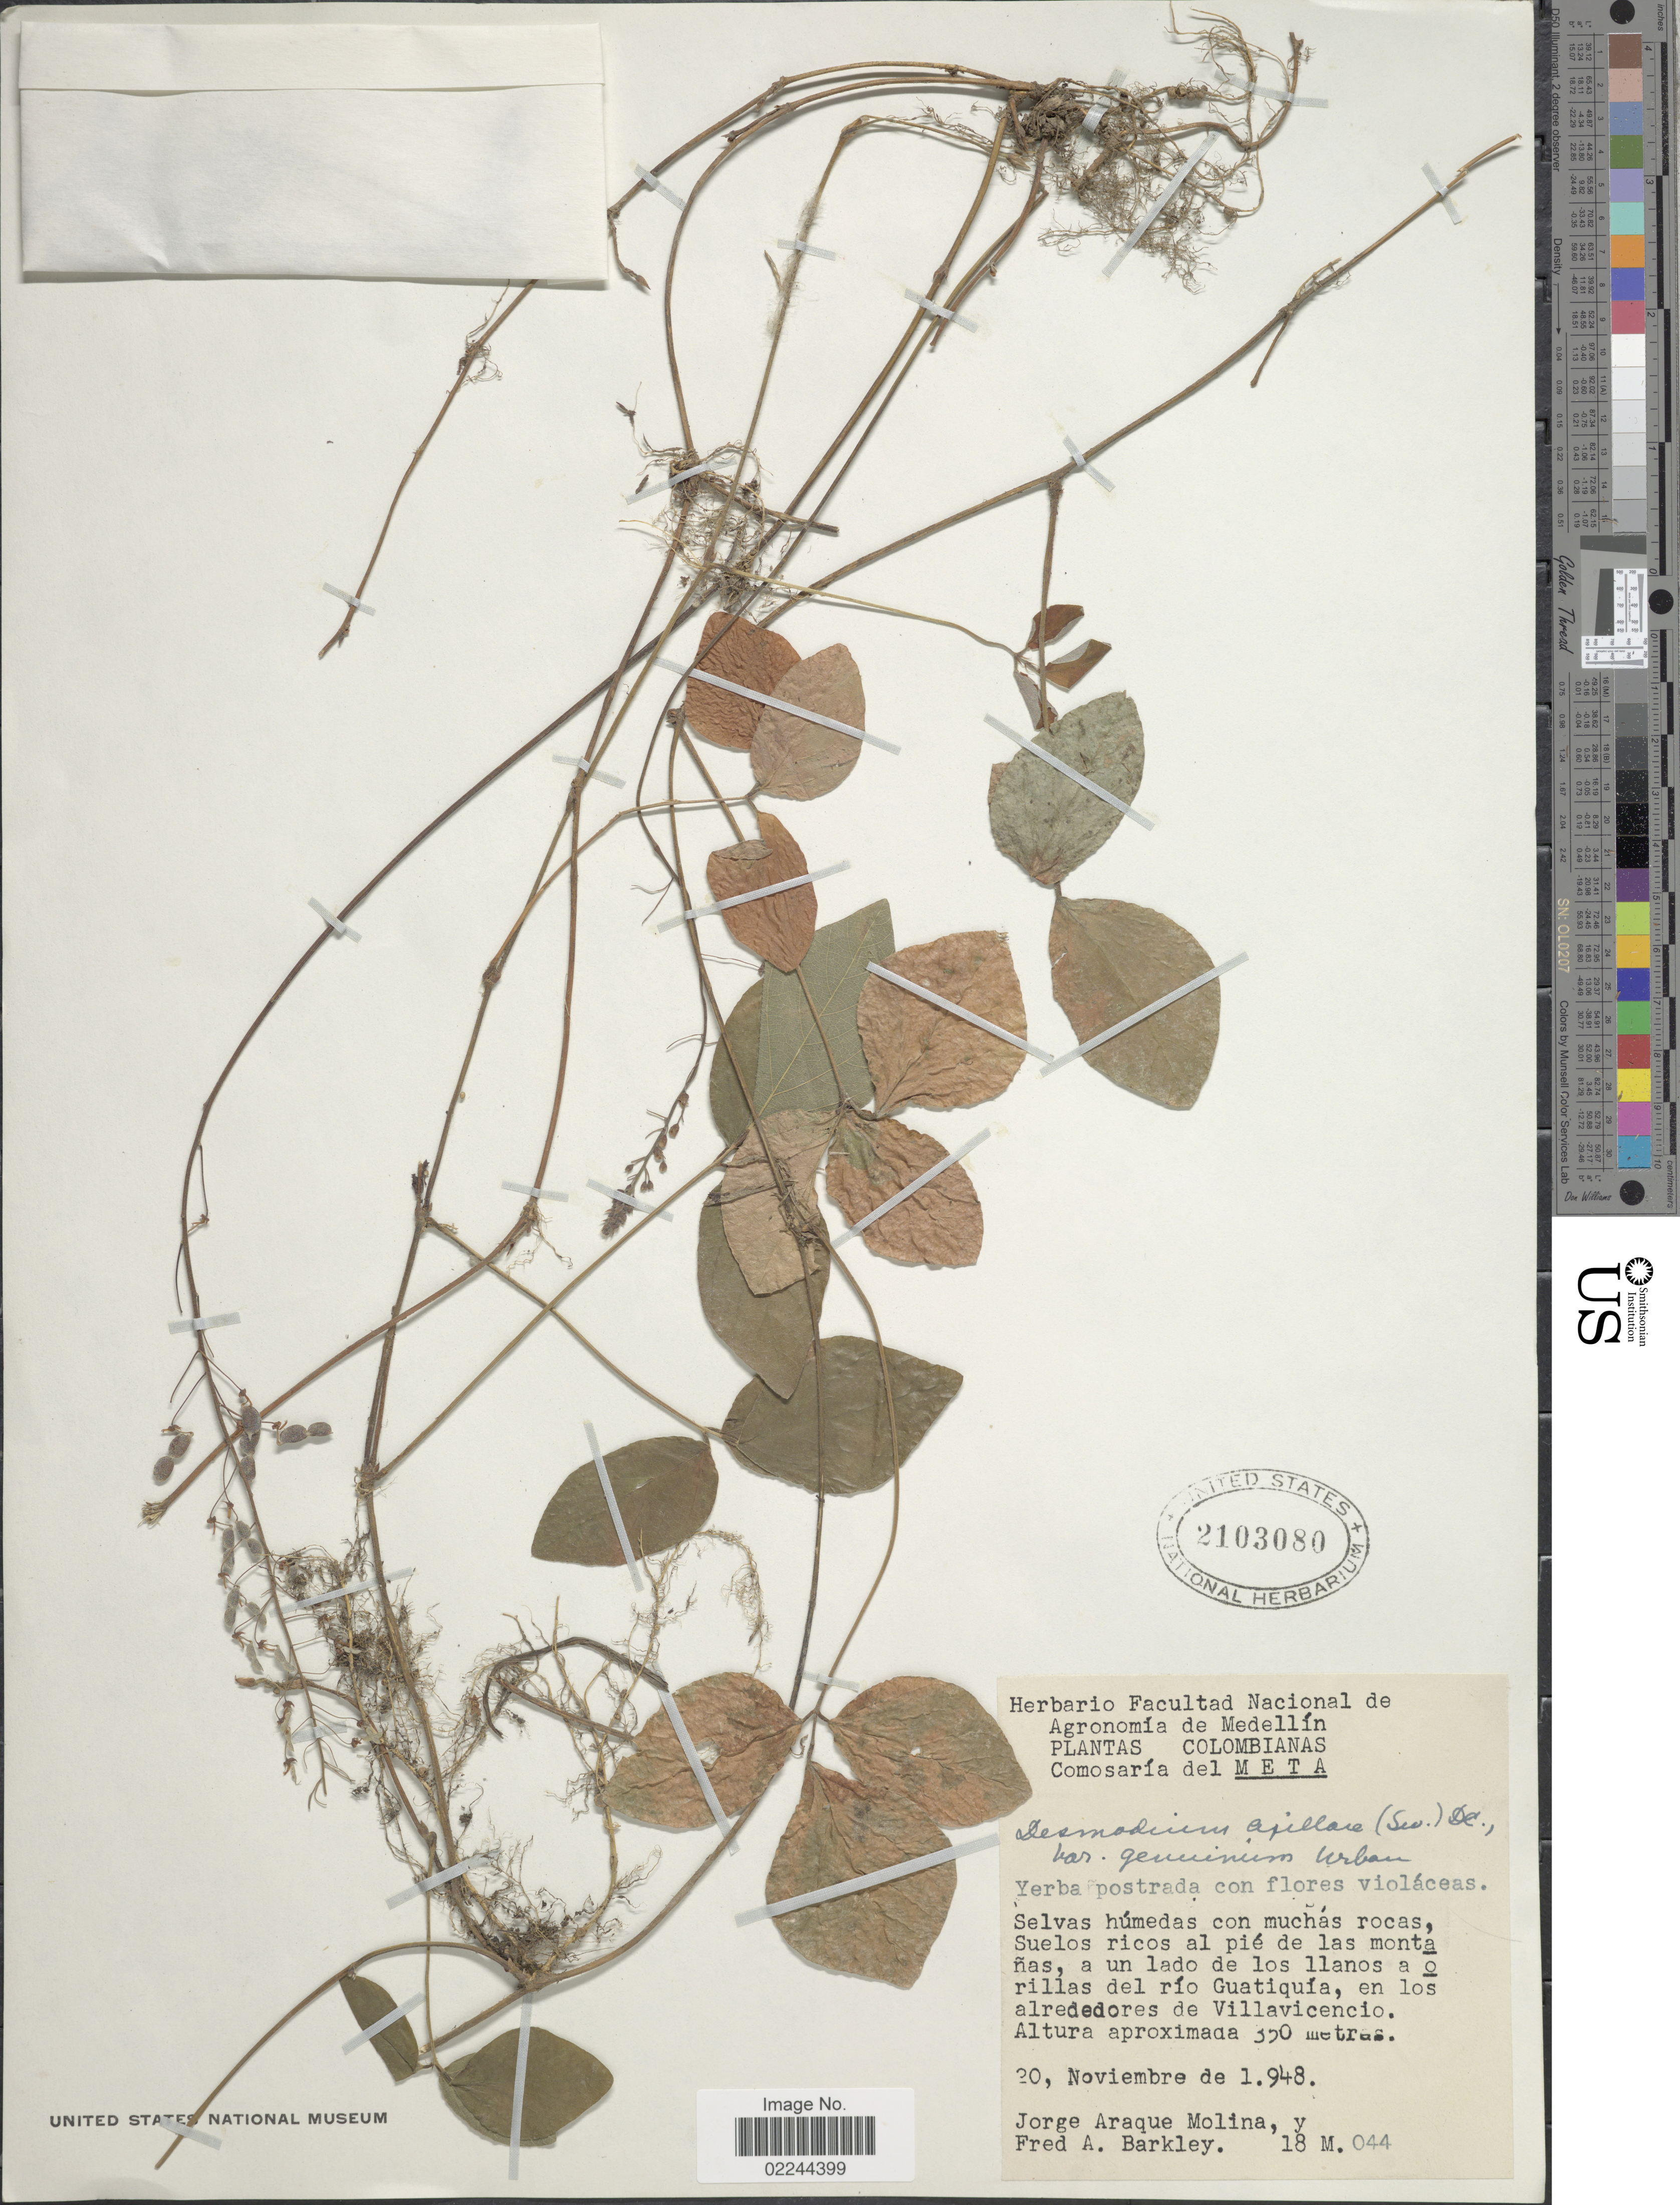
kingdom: Plantae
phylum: Tracheophyta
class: Magnoliopsida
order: Fabales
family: Fabaceae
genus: Desmodium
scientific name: Desmodium axillare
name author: (Sw.) DC.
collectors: J. Araque Molina & F. A. Barkley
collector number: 18M044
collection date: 1948-11-20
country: Colombia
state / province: Meta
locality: Colombianas. Comosaria del meta. Selvas humedas con muchas rocas, Suelos ricos al pie de las montanas, a un lado de los llanos a orillas del rio Guatiquia, en los alrededores de Villavicencio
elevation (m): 350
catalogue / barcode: US 2103080